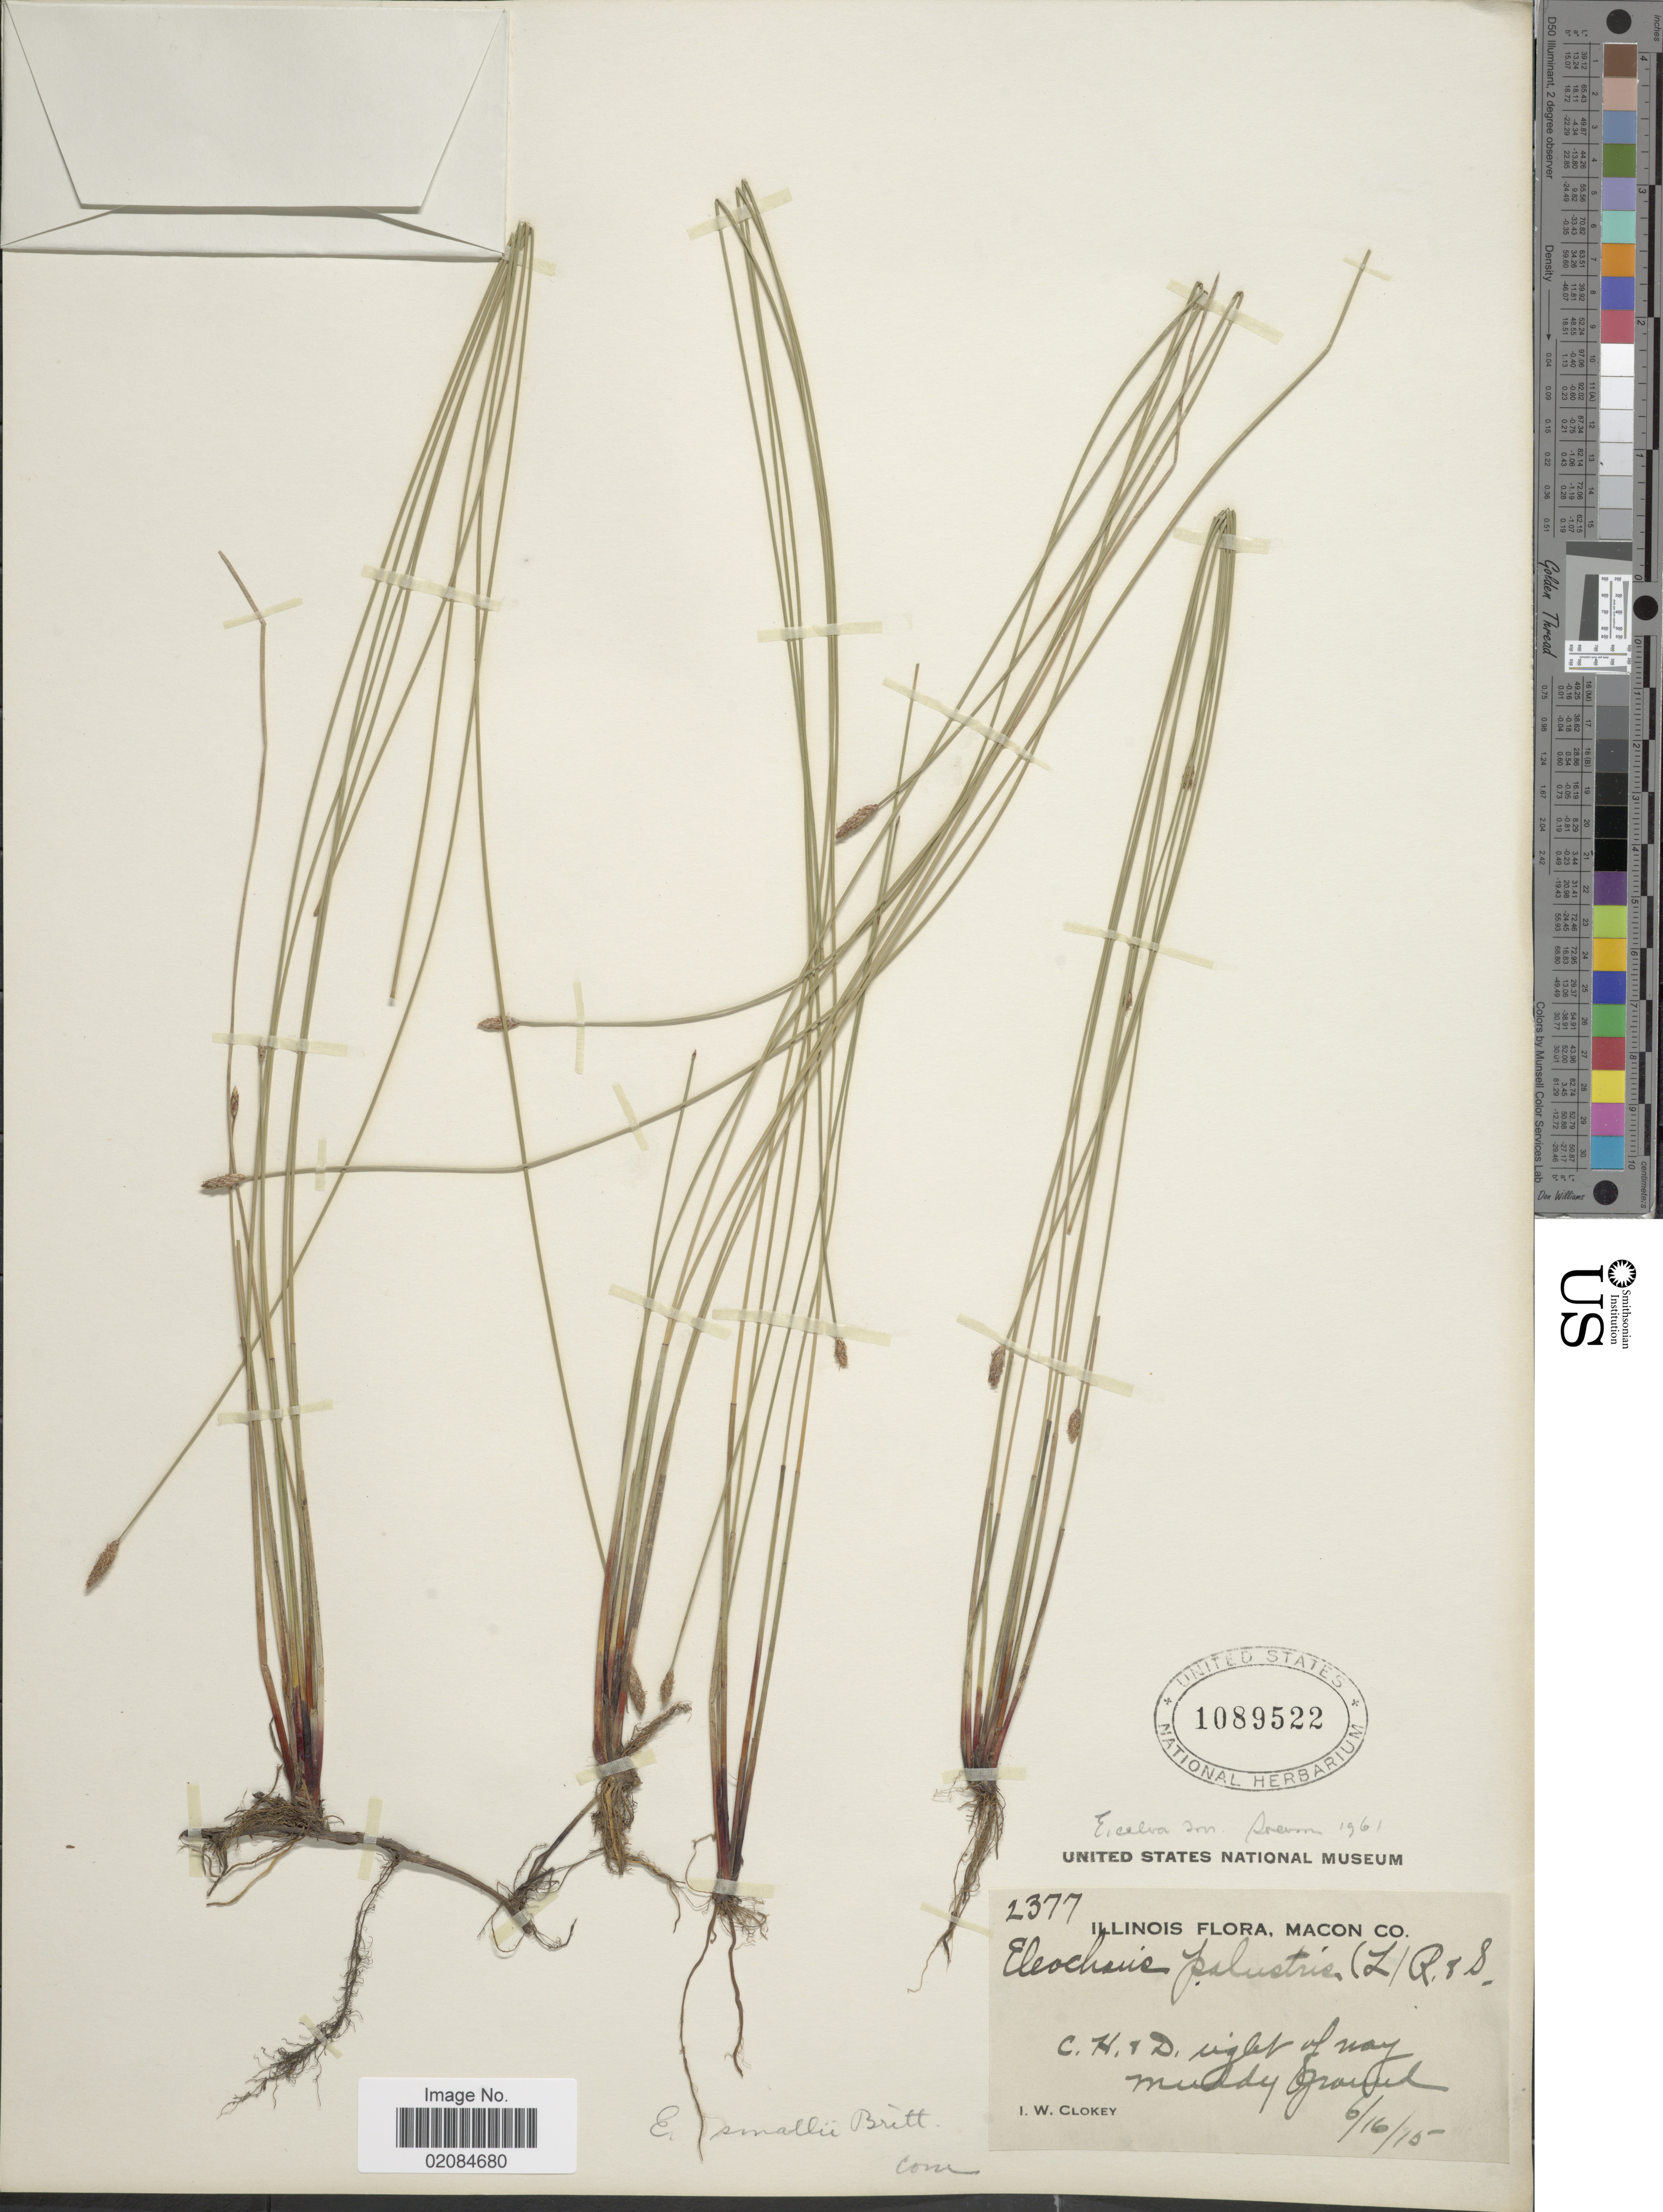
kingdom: Plantae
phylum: Tracheophyta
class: Liliopsida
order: Poales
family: Cyperaceae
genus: Eleocharis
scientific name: Eleocharis palustris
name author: (L.) Roem. & Schult.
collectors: I. W. Clokey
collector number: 2377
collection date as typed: Transcribed d/m/y: 16/6/15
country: United States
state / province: Illinois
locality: Macon Co. C.H. + D. right of way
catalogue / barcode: US 1089522